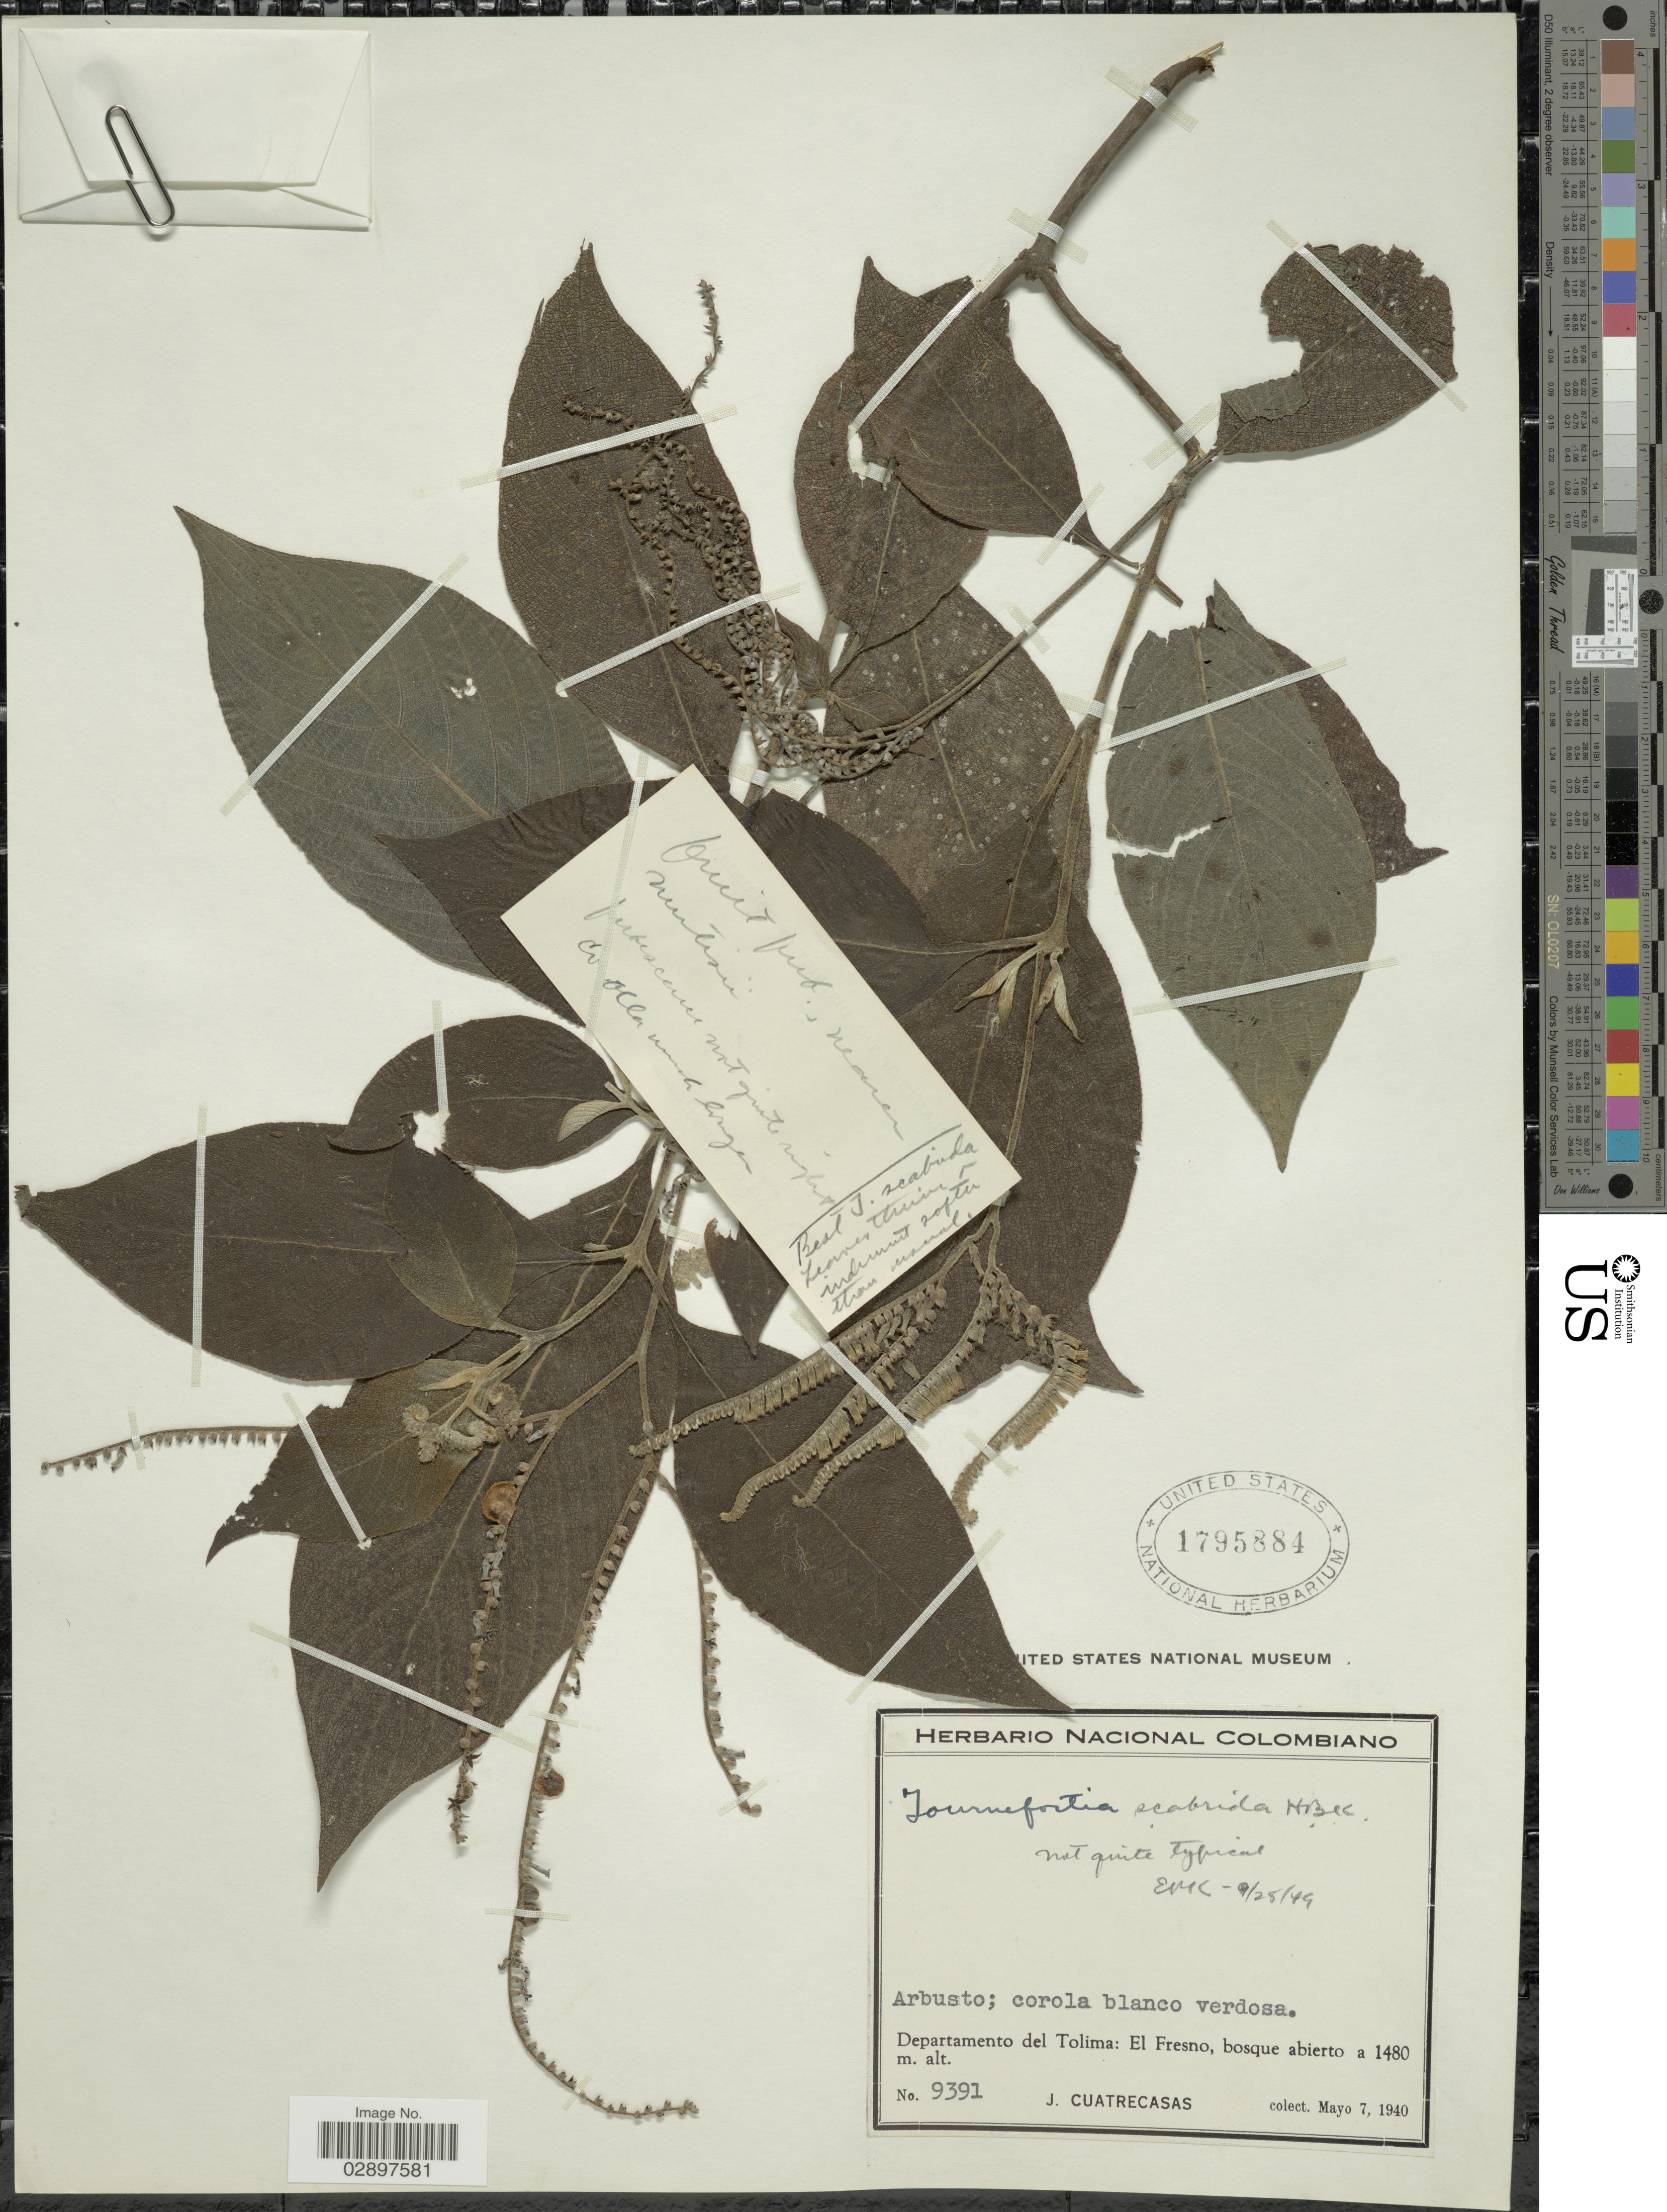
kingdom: Plantae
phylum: Tracheophyta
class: Magnoliopsida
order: Boraginales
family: Heliotropiaceae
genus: Tournefortia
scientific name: Tournefortia scabrida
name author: Kunth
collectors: J. Cuatrecasas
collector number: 9391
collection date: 1940-05-07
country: Colombia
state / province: Tolima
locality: Departamento del Tolima: El Fresno.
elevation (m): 1480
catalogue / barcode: US 1795884